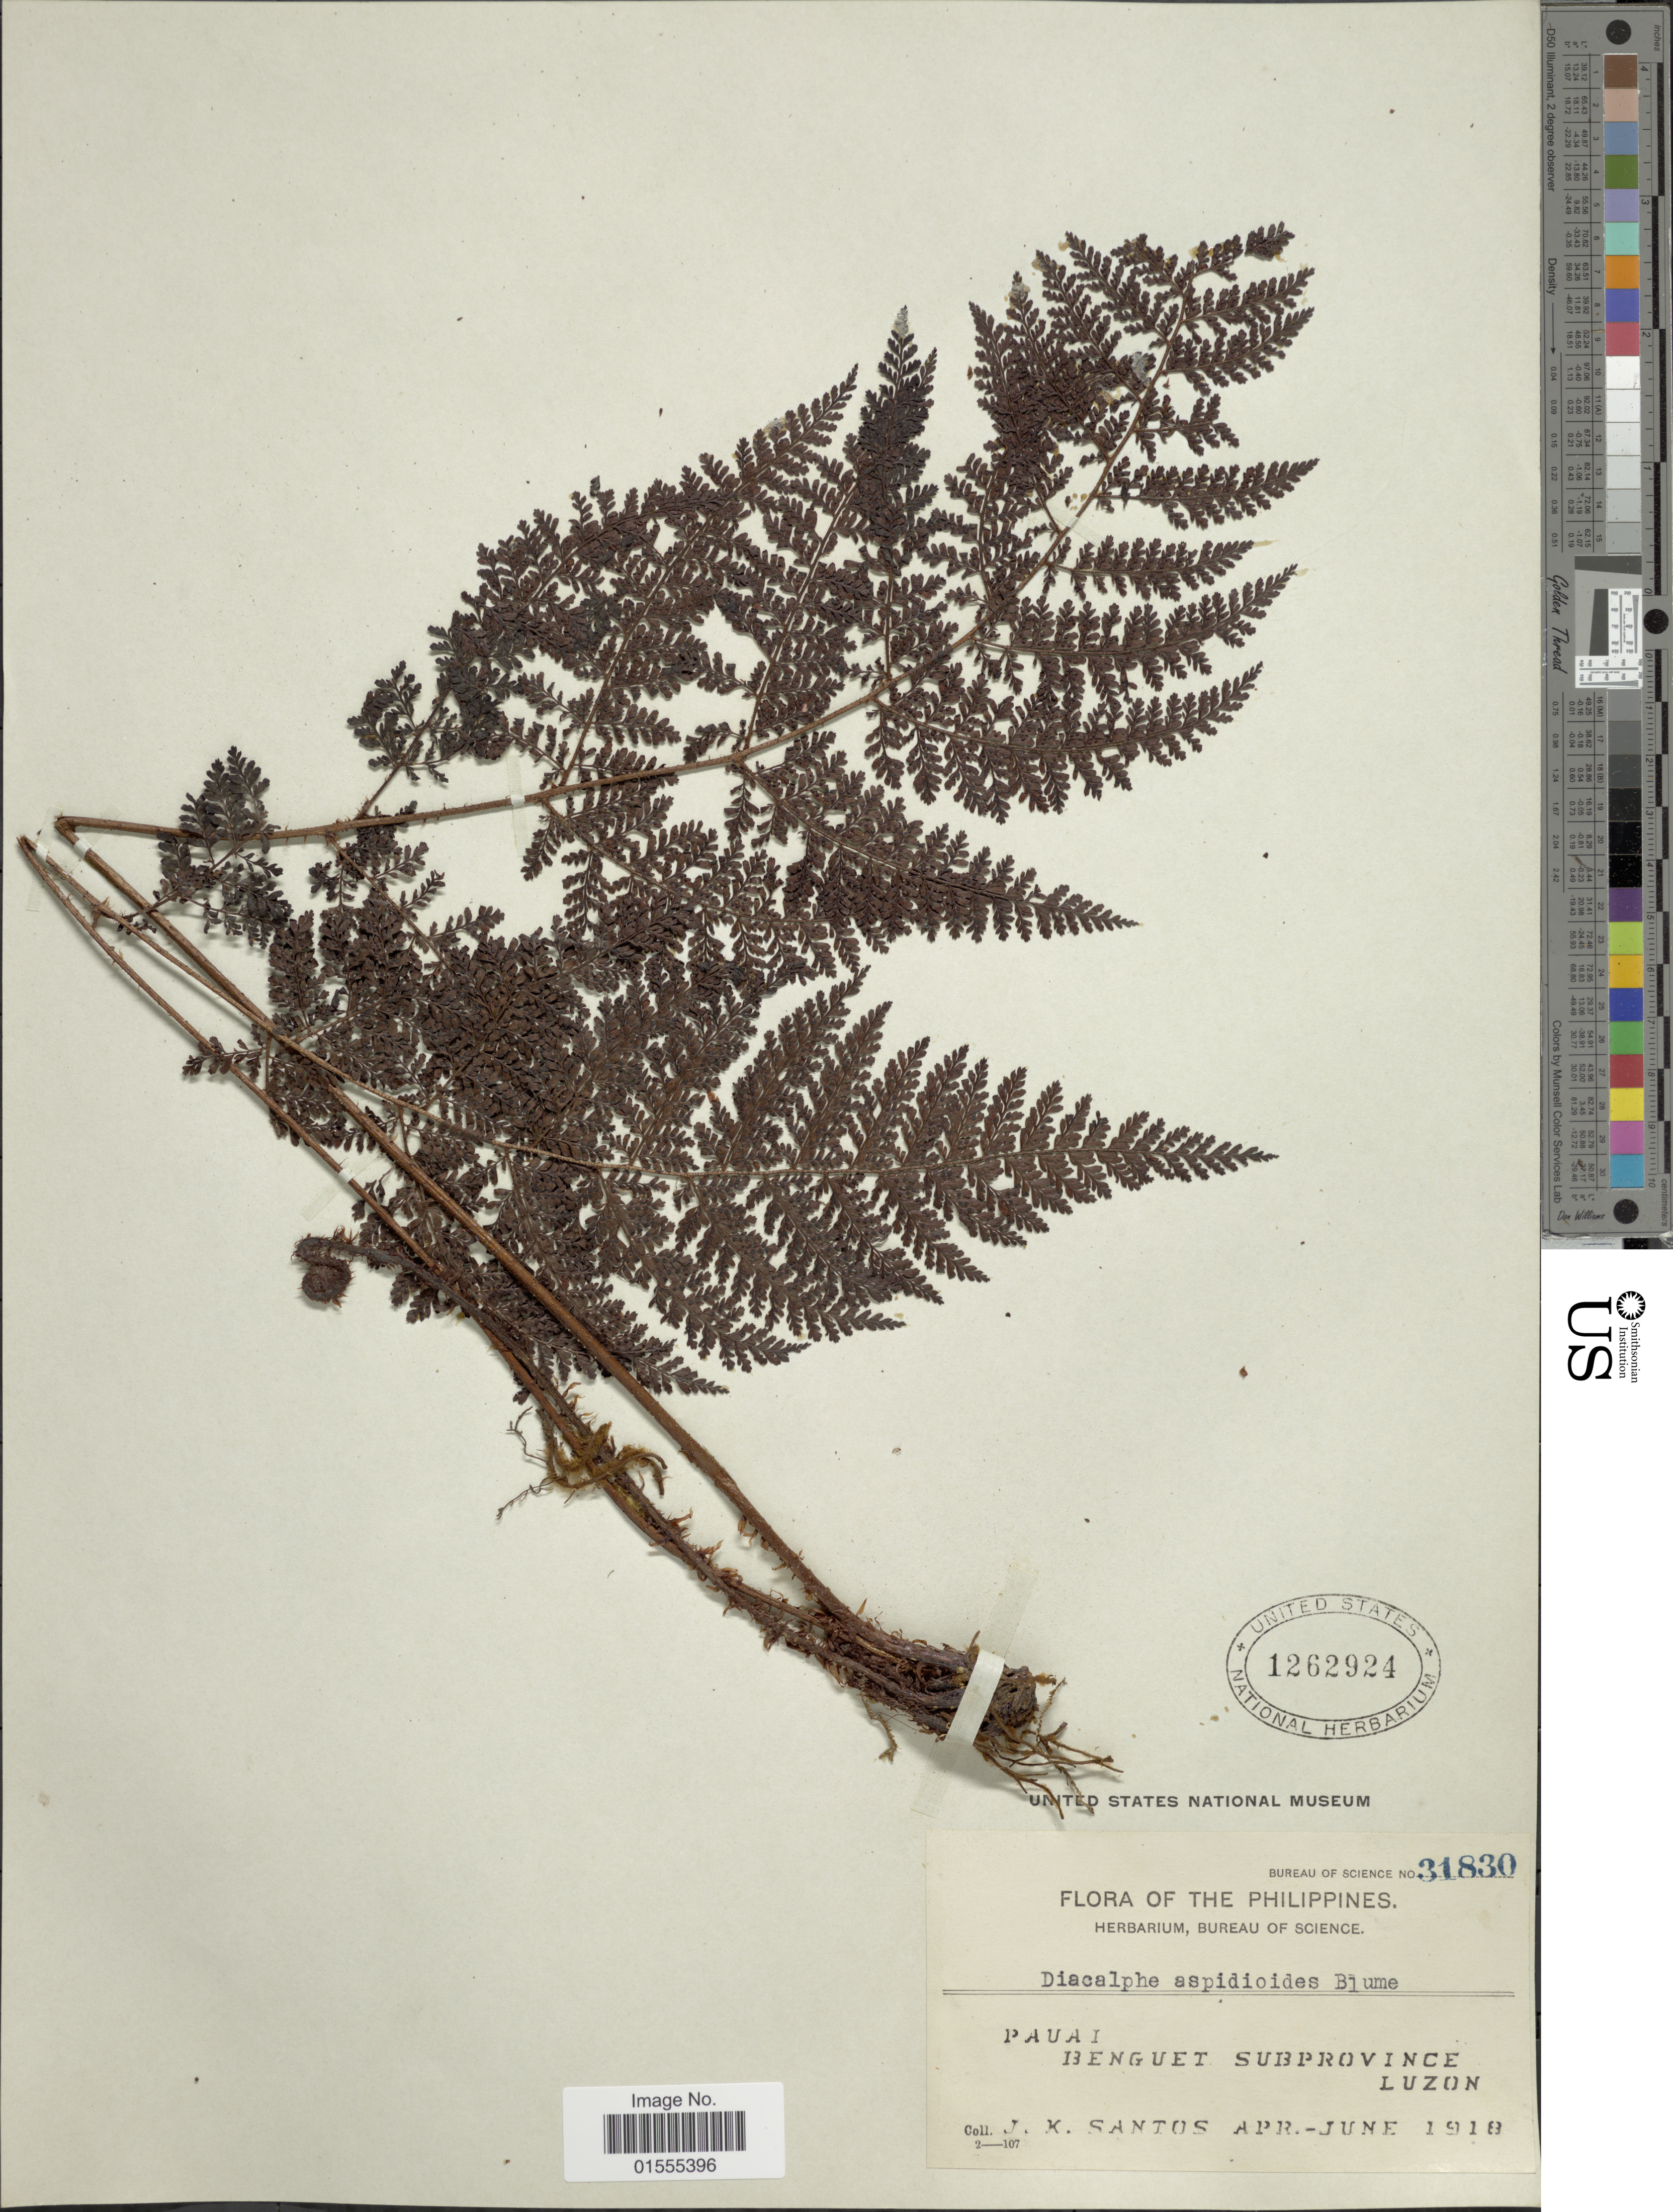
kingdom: Plantae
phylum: Tracheophyta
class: Polypodiopsida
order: Polypodiales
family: Dryopteridaceae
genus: Dryopteris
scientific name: Dryopteris pseudocaenopteris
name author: (Kunze) Li Bing Zhang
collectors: J. K. Santos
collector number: Bureau of Science 31830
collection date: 1918-04/1918-06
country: Philippines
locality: Pauai, Benguet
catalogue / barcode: US 1262924